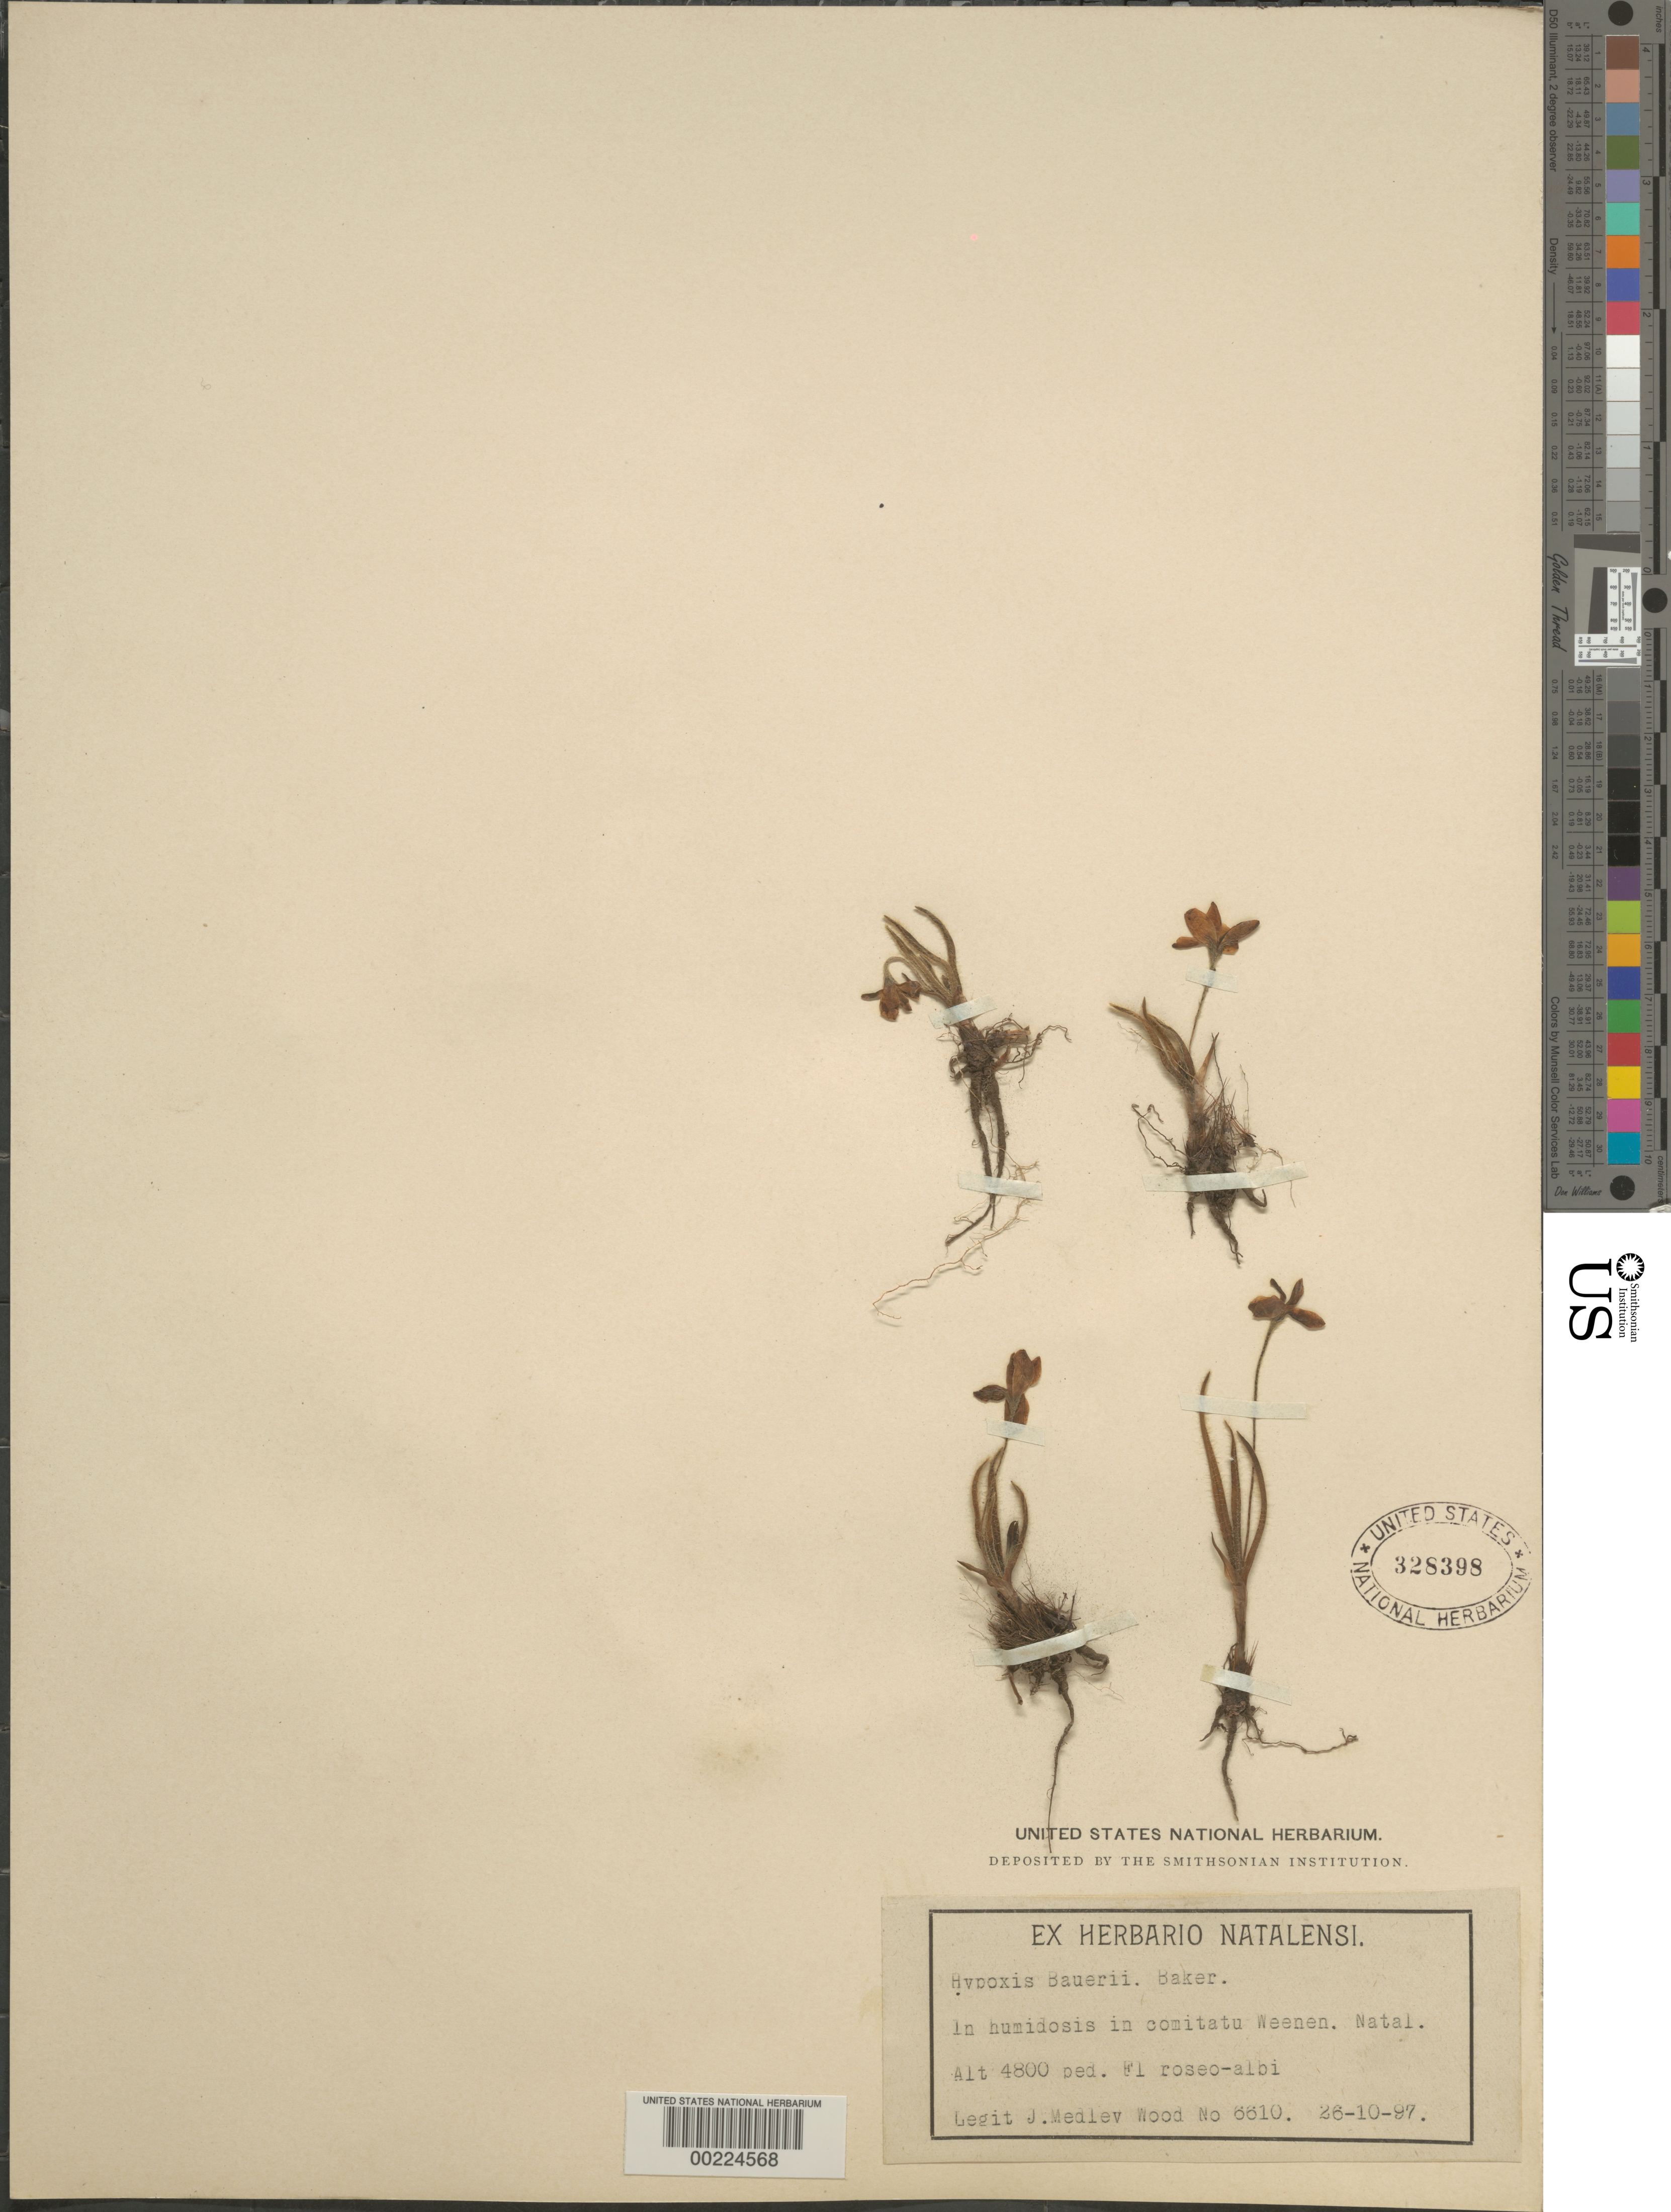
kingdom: Plantae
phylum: Tracheophyta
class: Liliopsida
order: Asparagales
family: Hypoxidaceae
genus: Hypoxis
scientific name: Hypoxis baurii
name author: Baker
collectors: J. M. Wood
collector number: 6610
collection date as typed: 26 Oct 1897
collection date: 1897-10-26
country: South Africa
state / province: KwaZulu-Natal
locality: Weenen co.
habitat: Humid ground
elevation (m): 1463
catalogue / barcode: US 328398